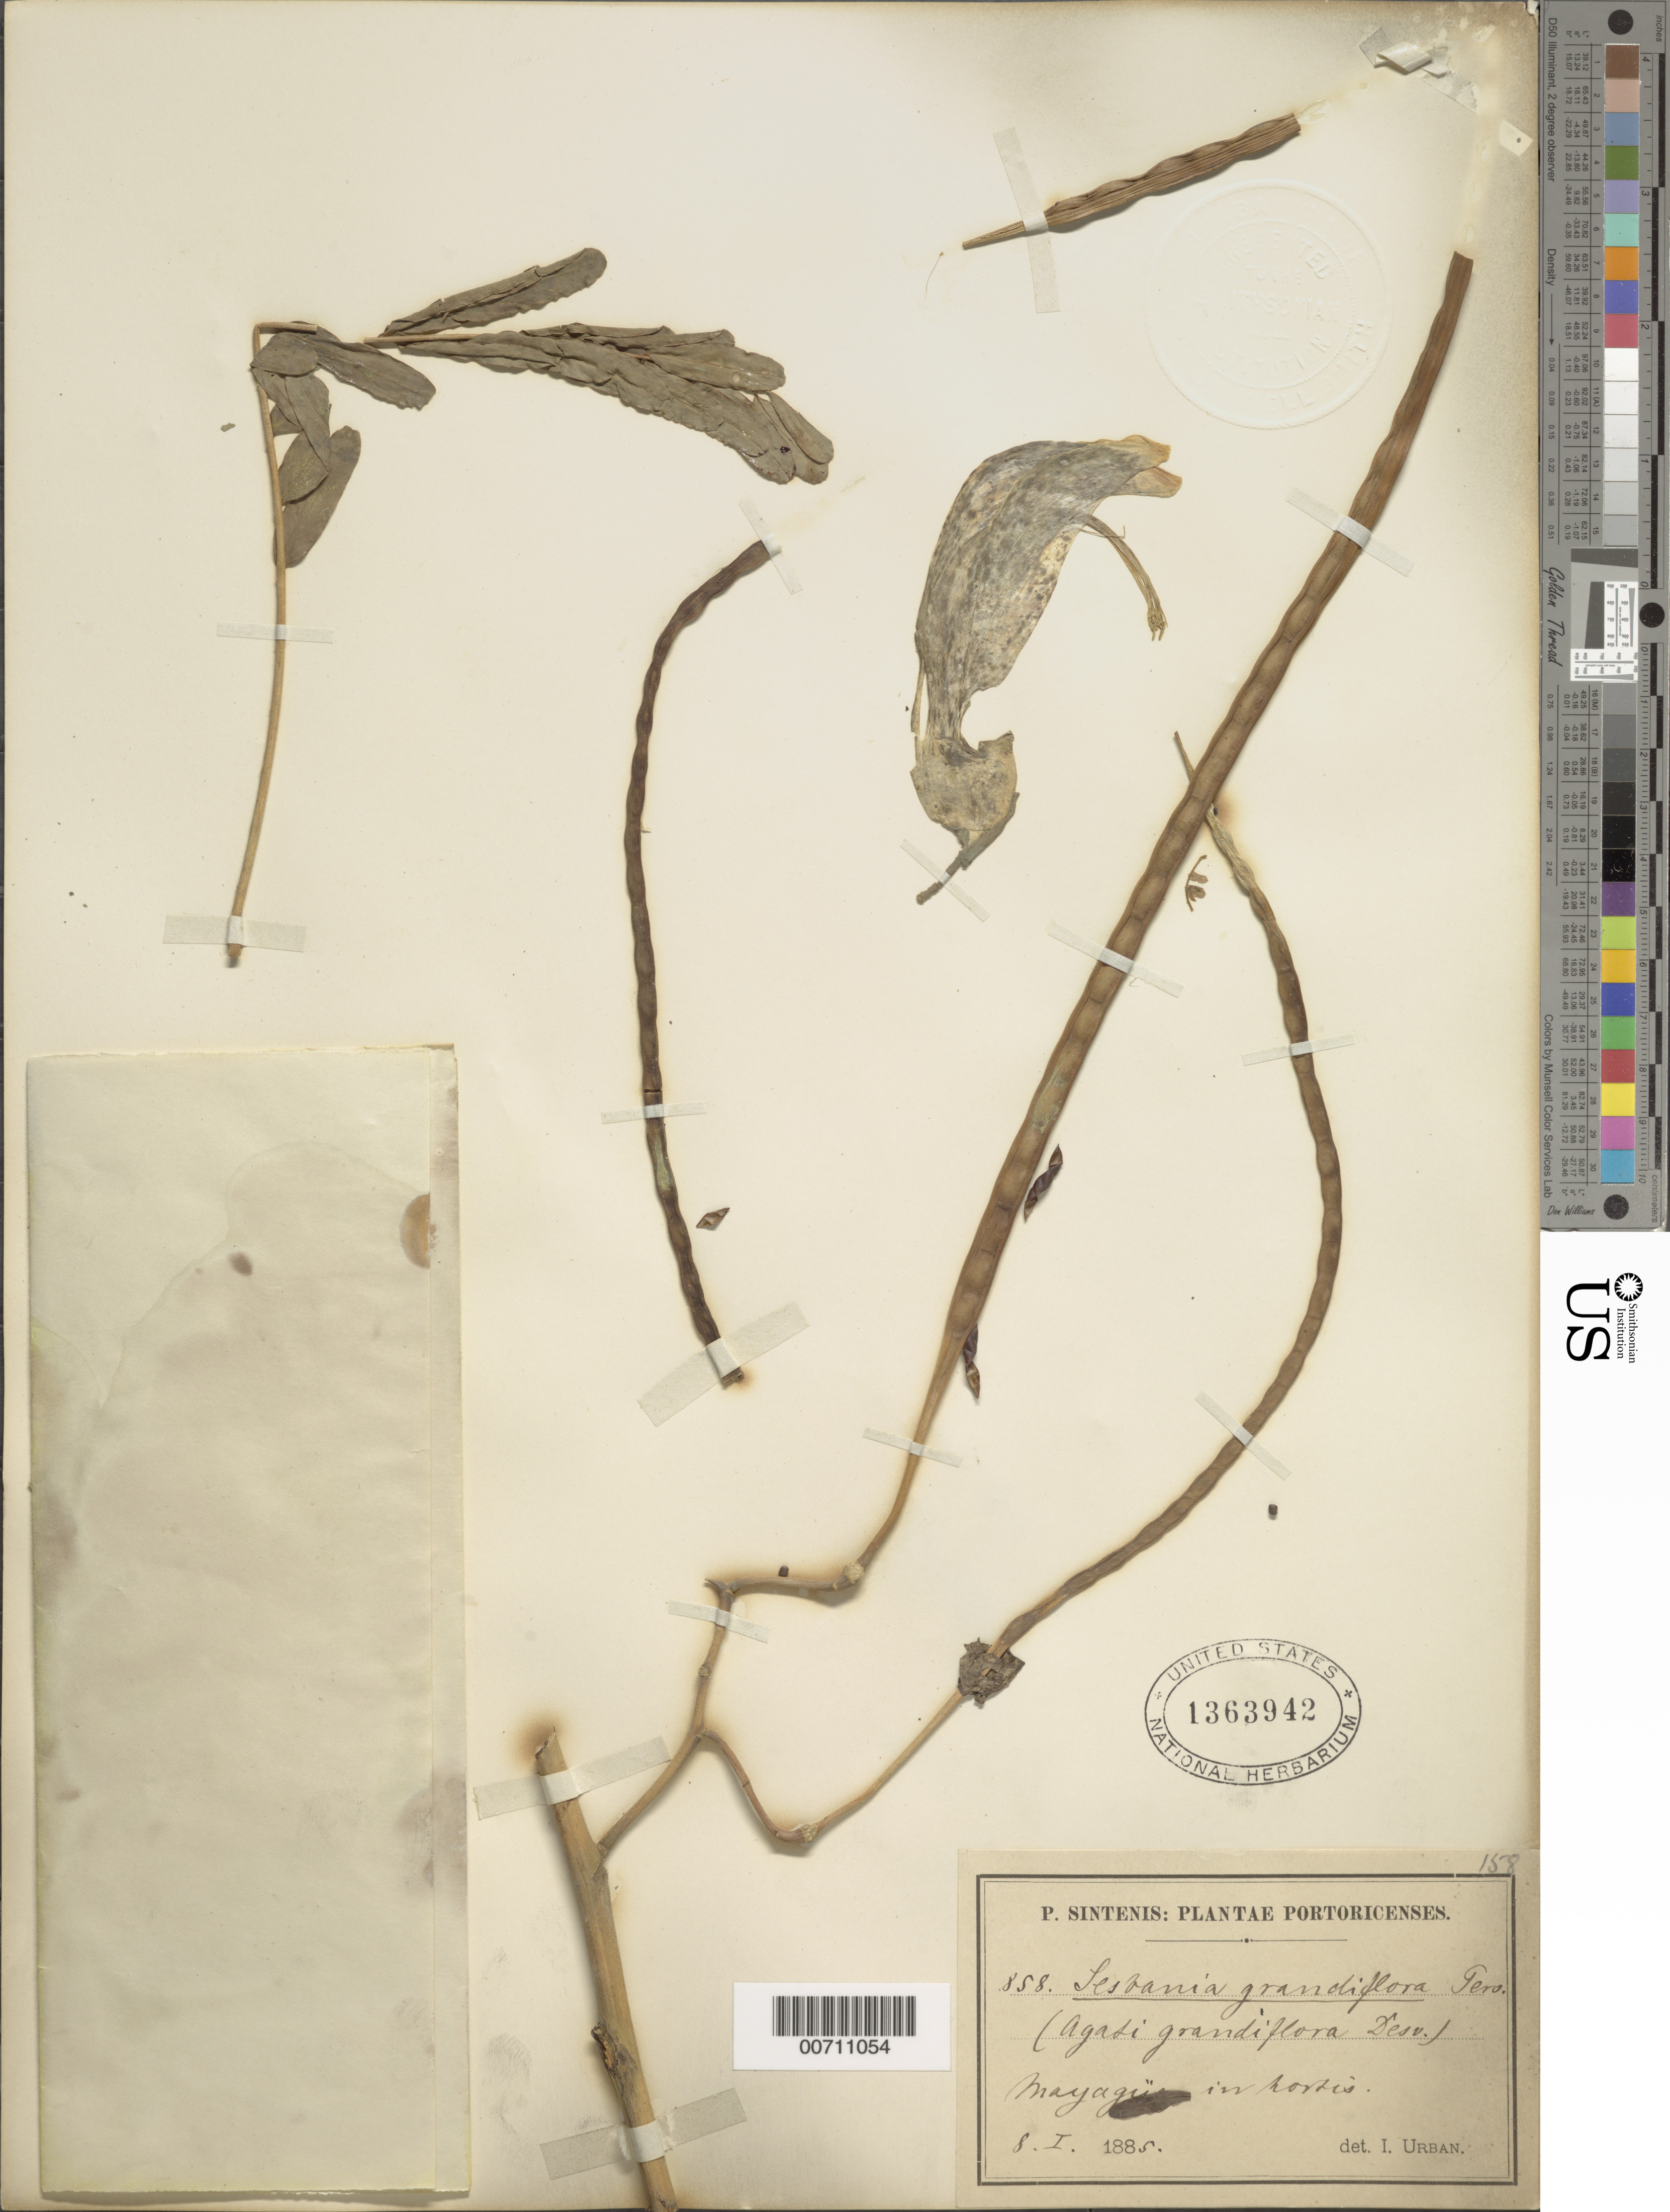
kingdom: Plantae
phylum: Tracheophyta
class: Magnoliopsida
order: Fabales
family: Fabaceae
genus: Sesbania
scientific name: Sesbania grandiflora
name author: (L.) Poir.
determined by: Urban, Ignatz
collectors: P. Sintenis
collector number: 858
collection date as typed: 08 Jan 1885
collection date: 1885-01-08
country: Puerto Rico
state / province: Mayaguez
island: Greater Antilles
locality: In hortis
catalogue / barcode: US 1363942